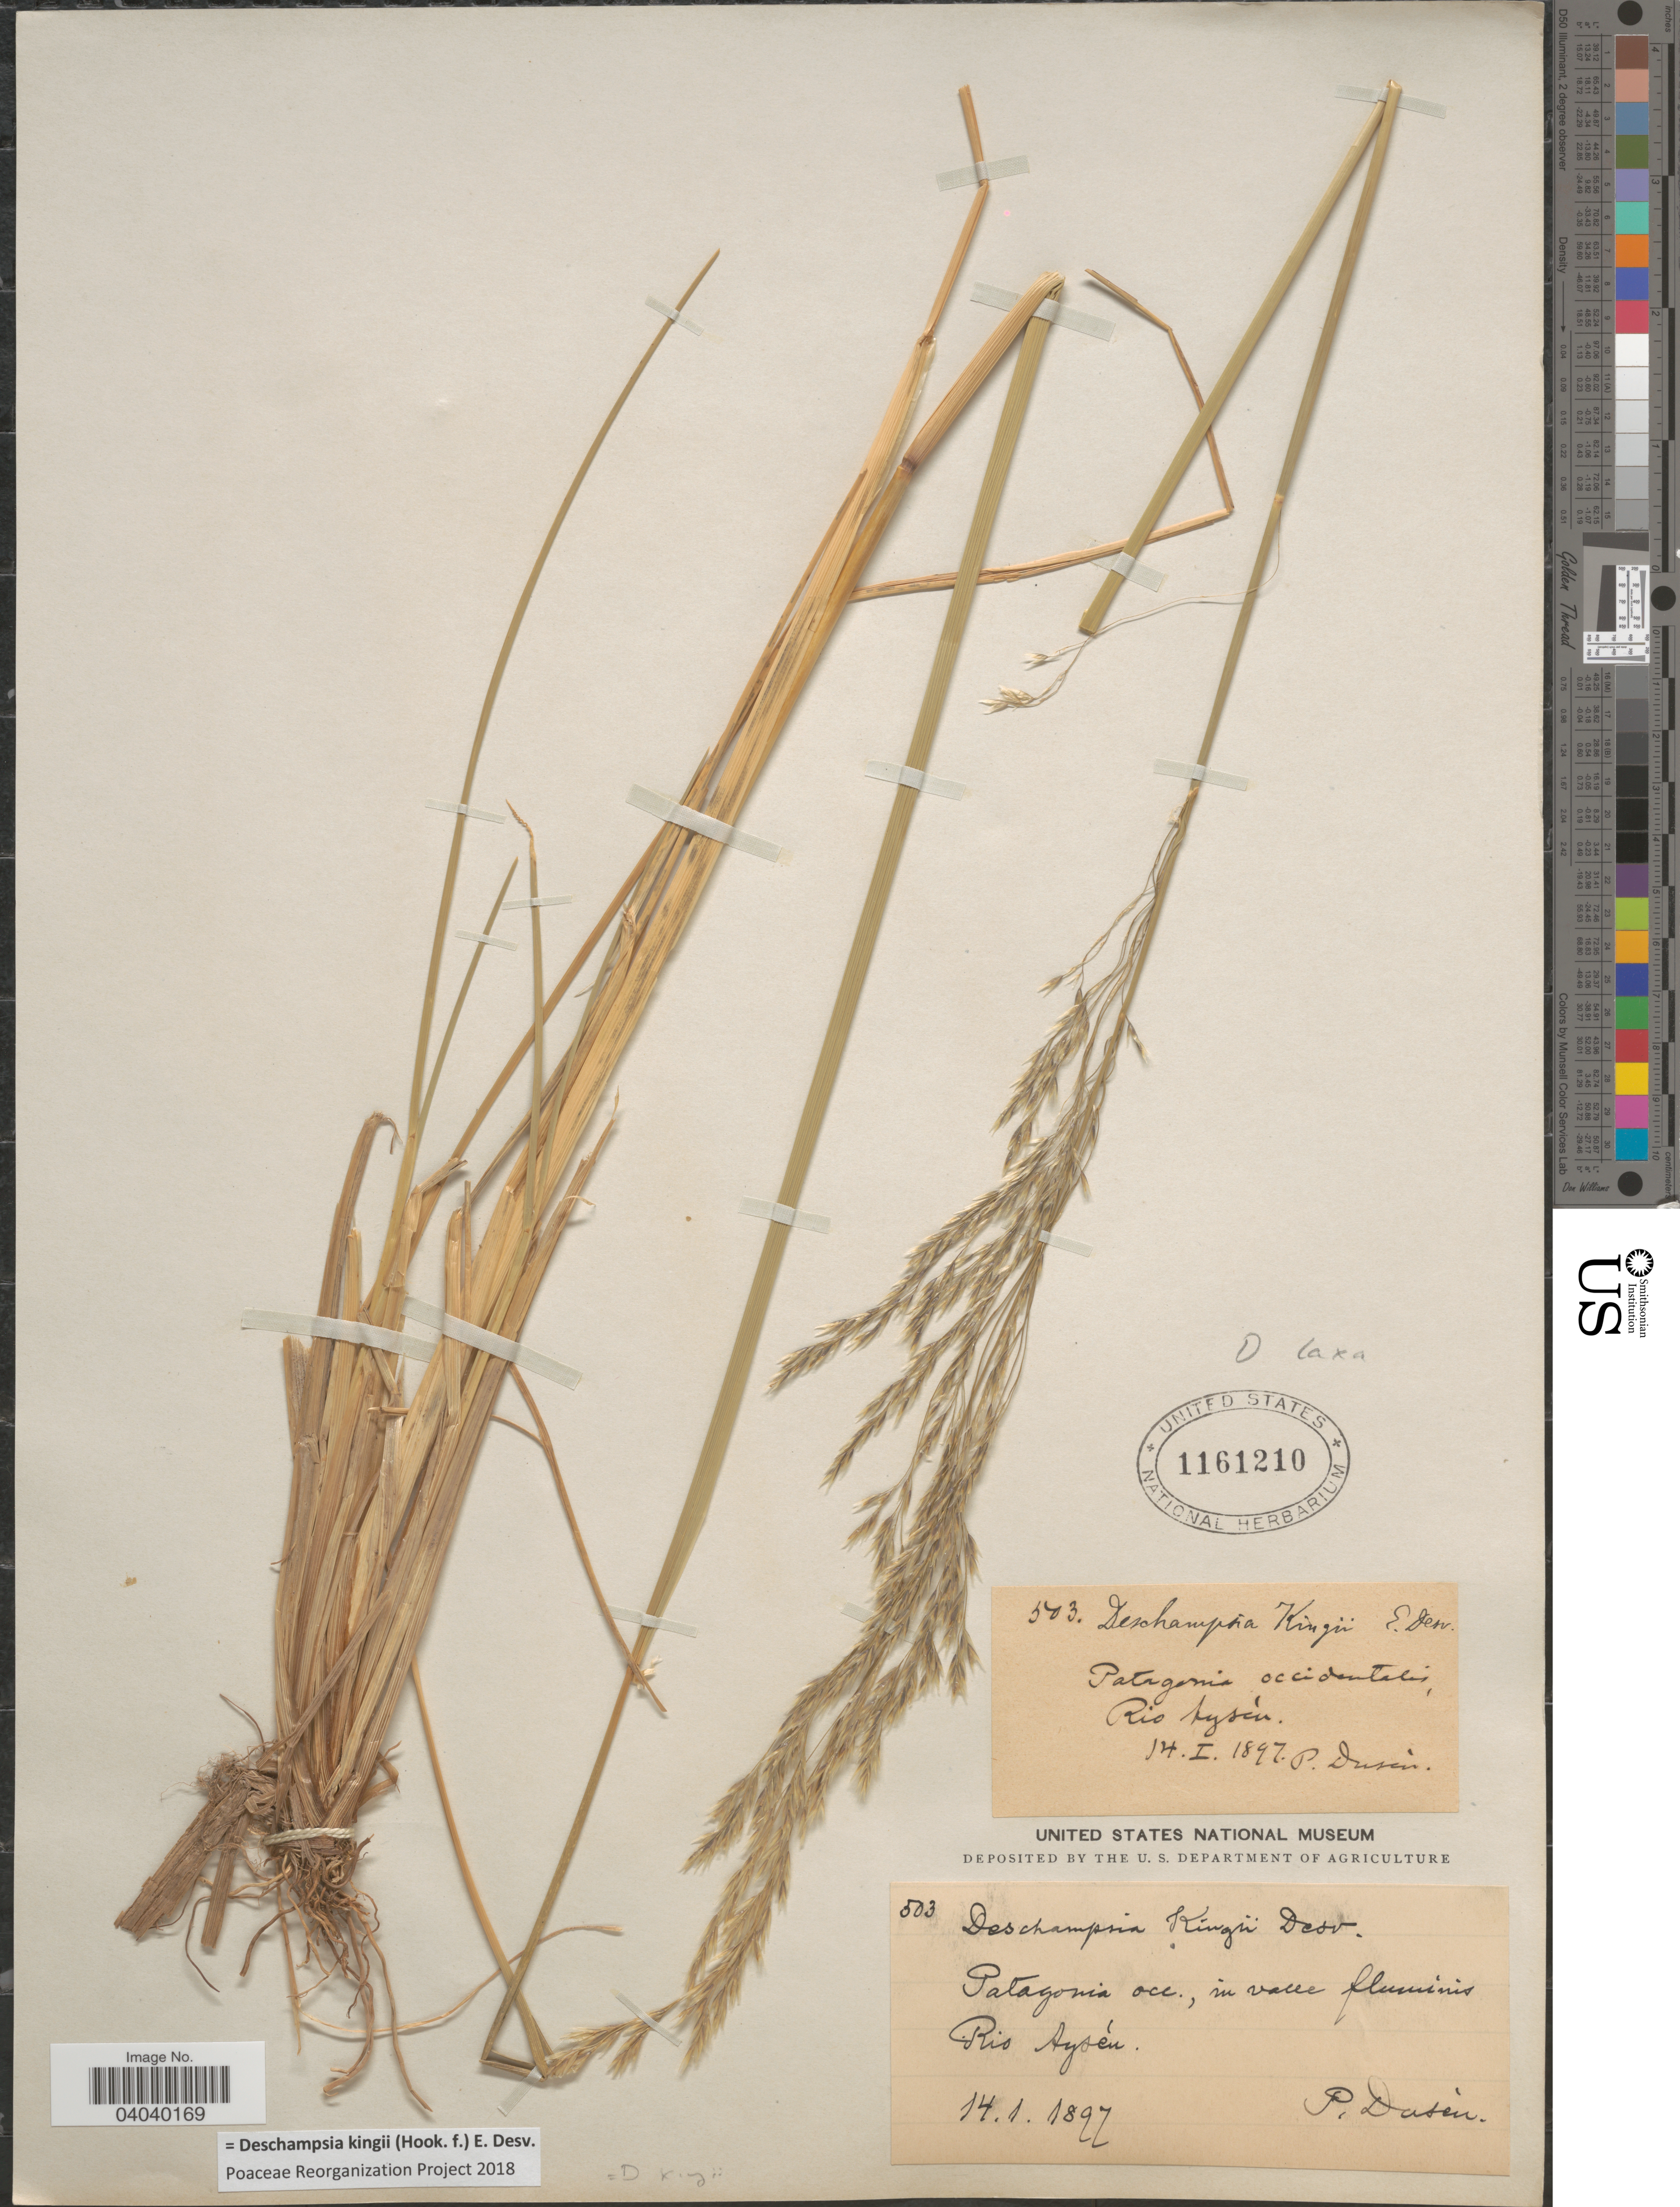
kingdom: Plantae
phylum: Tracheophyta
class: Liliopsida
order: Poales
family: Poaceae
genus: Deschampsia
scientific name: Deschampsia kingii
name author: (Hook. f.) É. Desv.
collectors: P. Dusén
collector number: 503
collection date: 1897-01-14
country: Chile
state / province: Aisén (XI)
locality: Patagonia occidentalis, Rio Aysèn.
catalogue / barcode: US 1161210